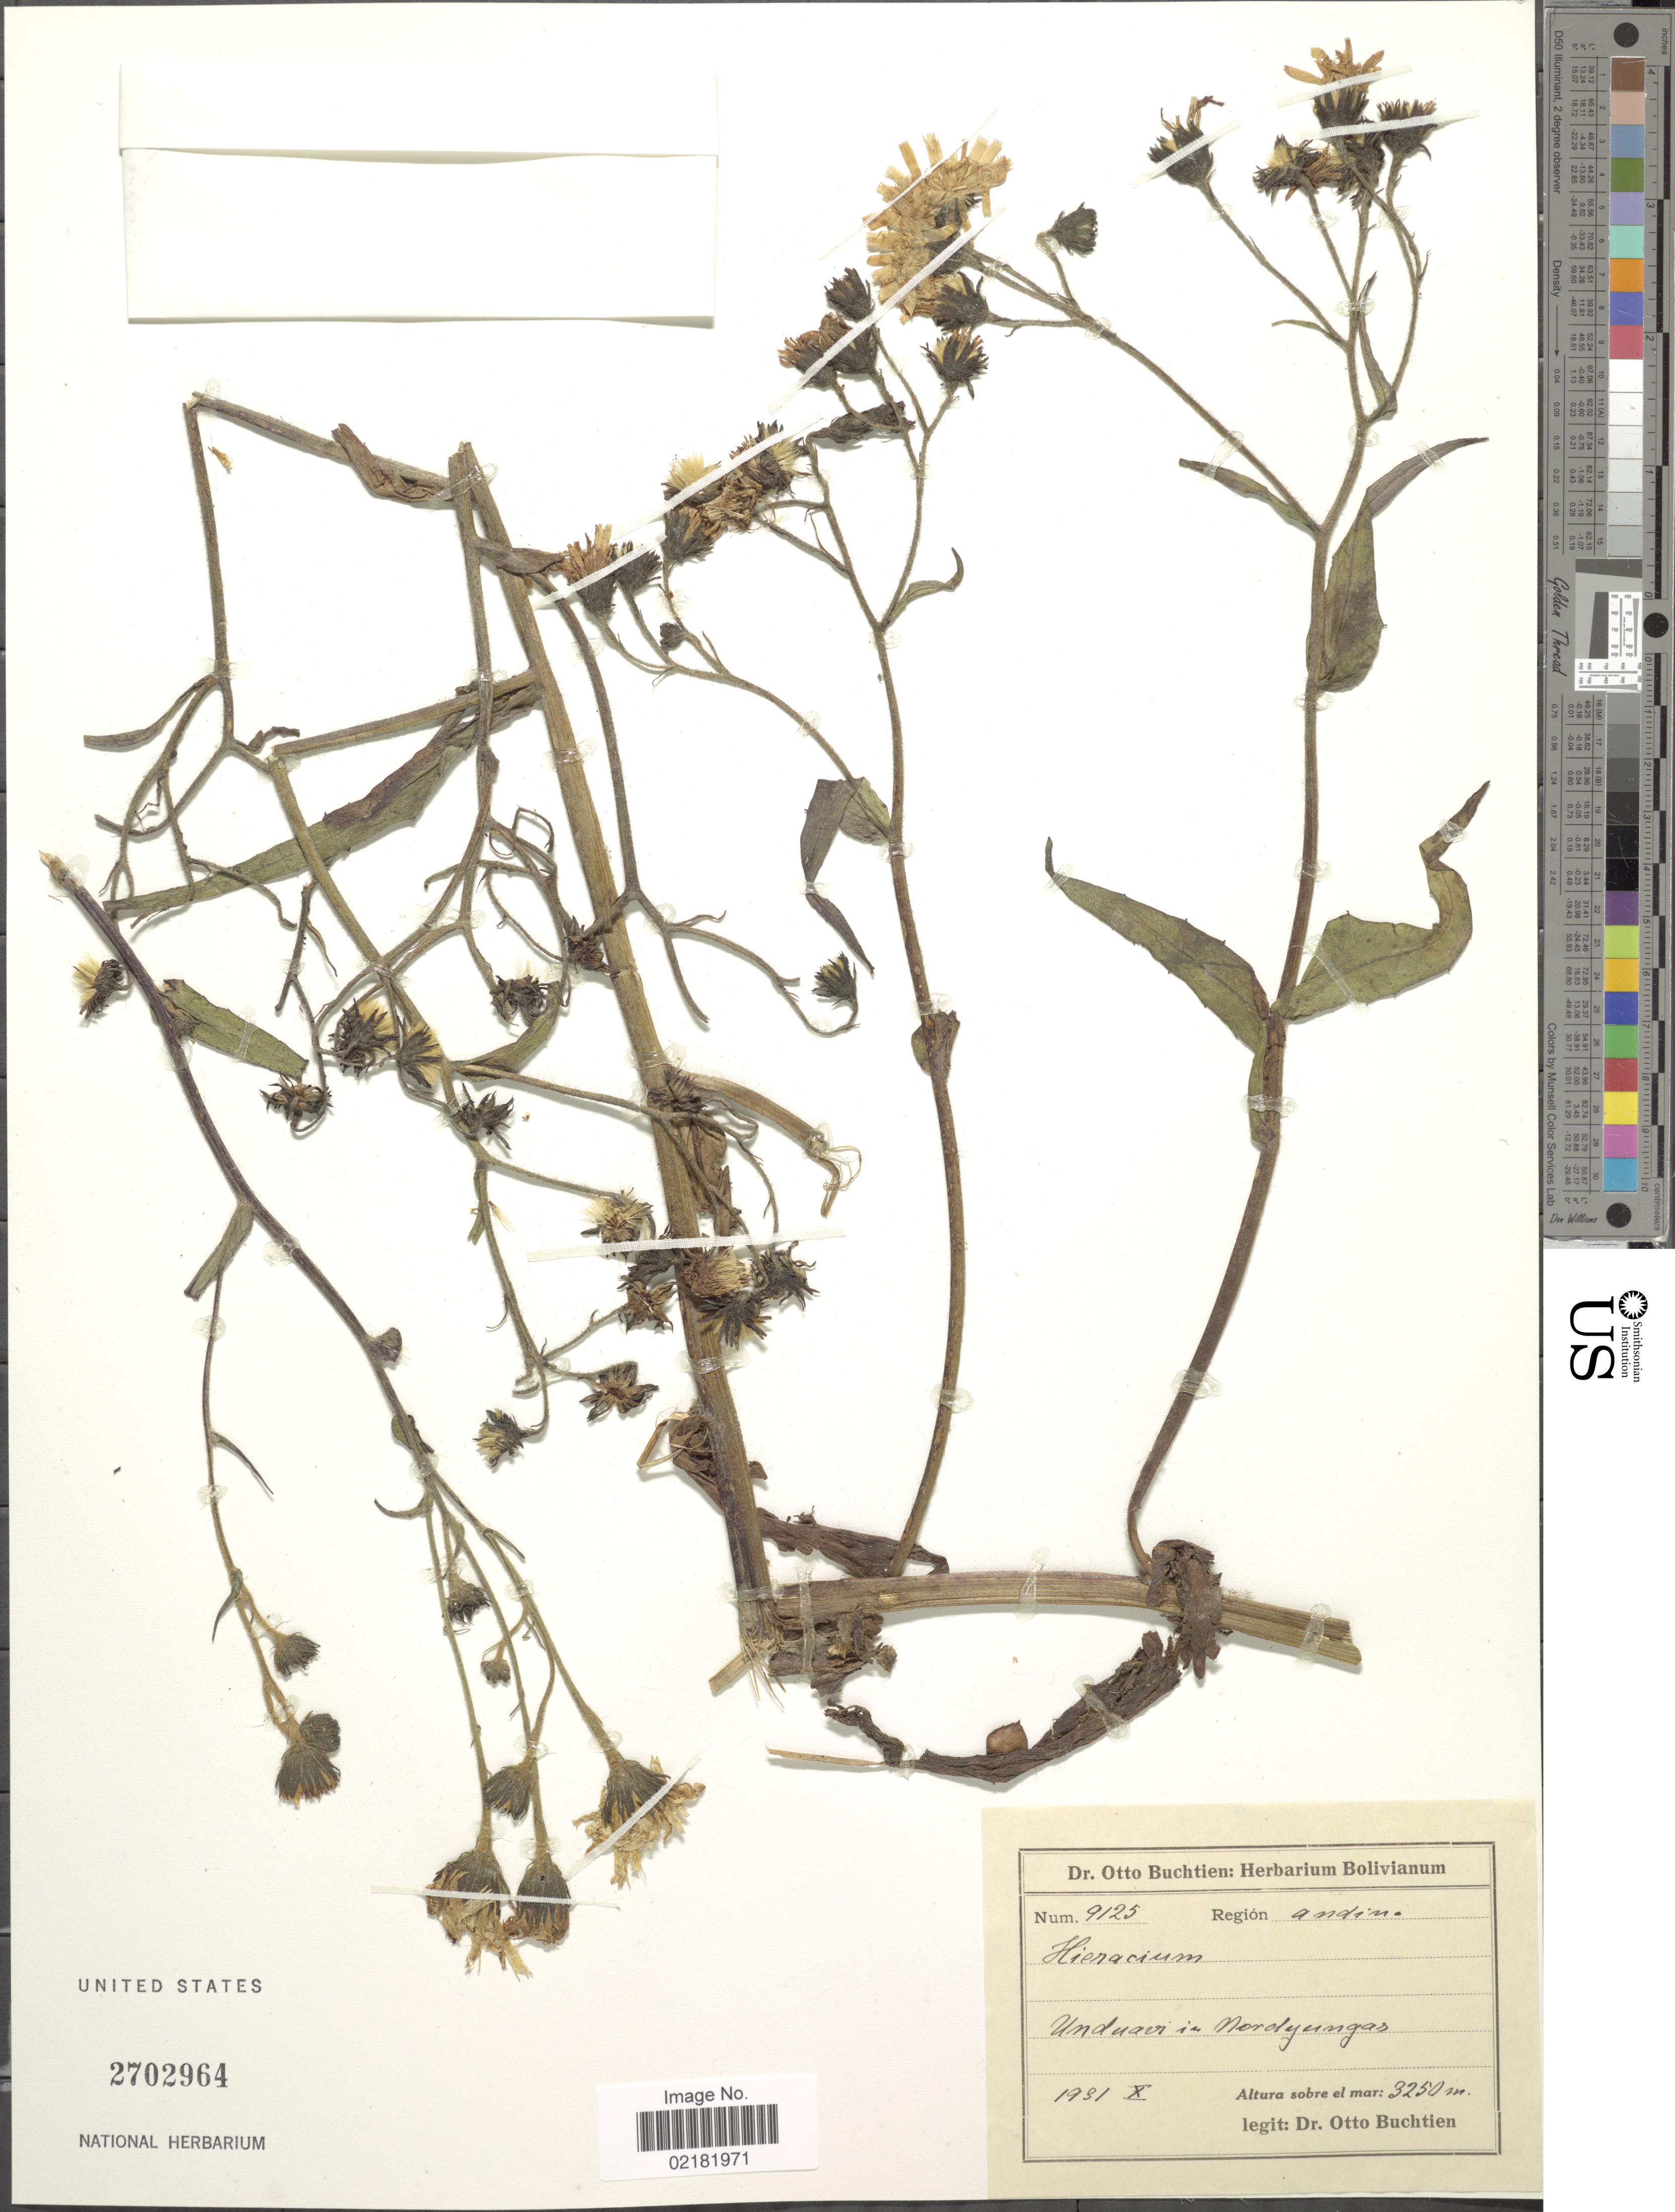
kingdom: Plantae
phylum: Tracheophyta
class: Magnoliopsida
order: Asterales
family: Asteraceae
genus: Hieracium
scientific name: Hieracium repandulare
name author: Druce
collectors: O. Buchtien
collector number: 9125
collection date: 1931-10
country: Bolivia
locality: Unduavi in Nordyungas, region andine.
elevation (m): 3250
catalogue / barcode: US 2702964